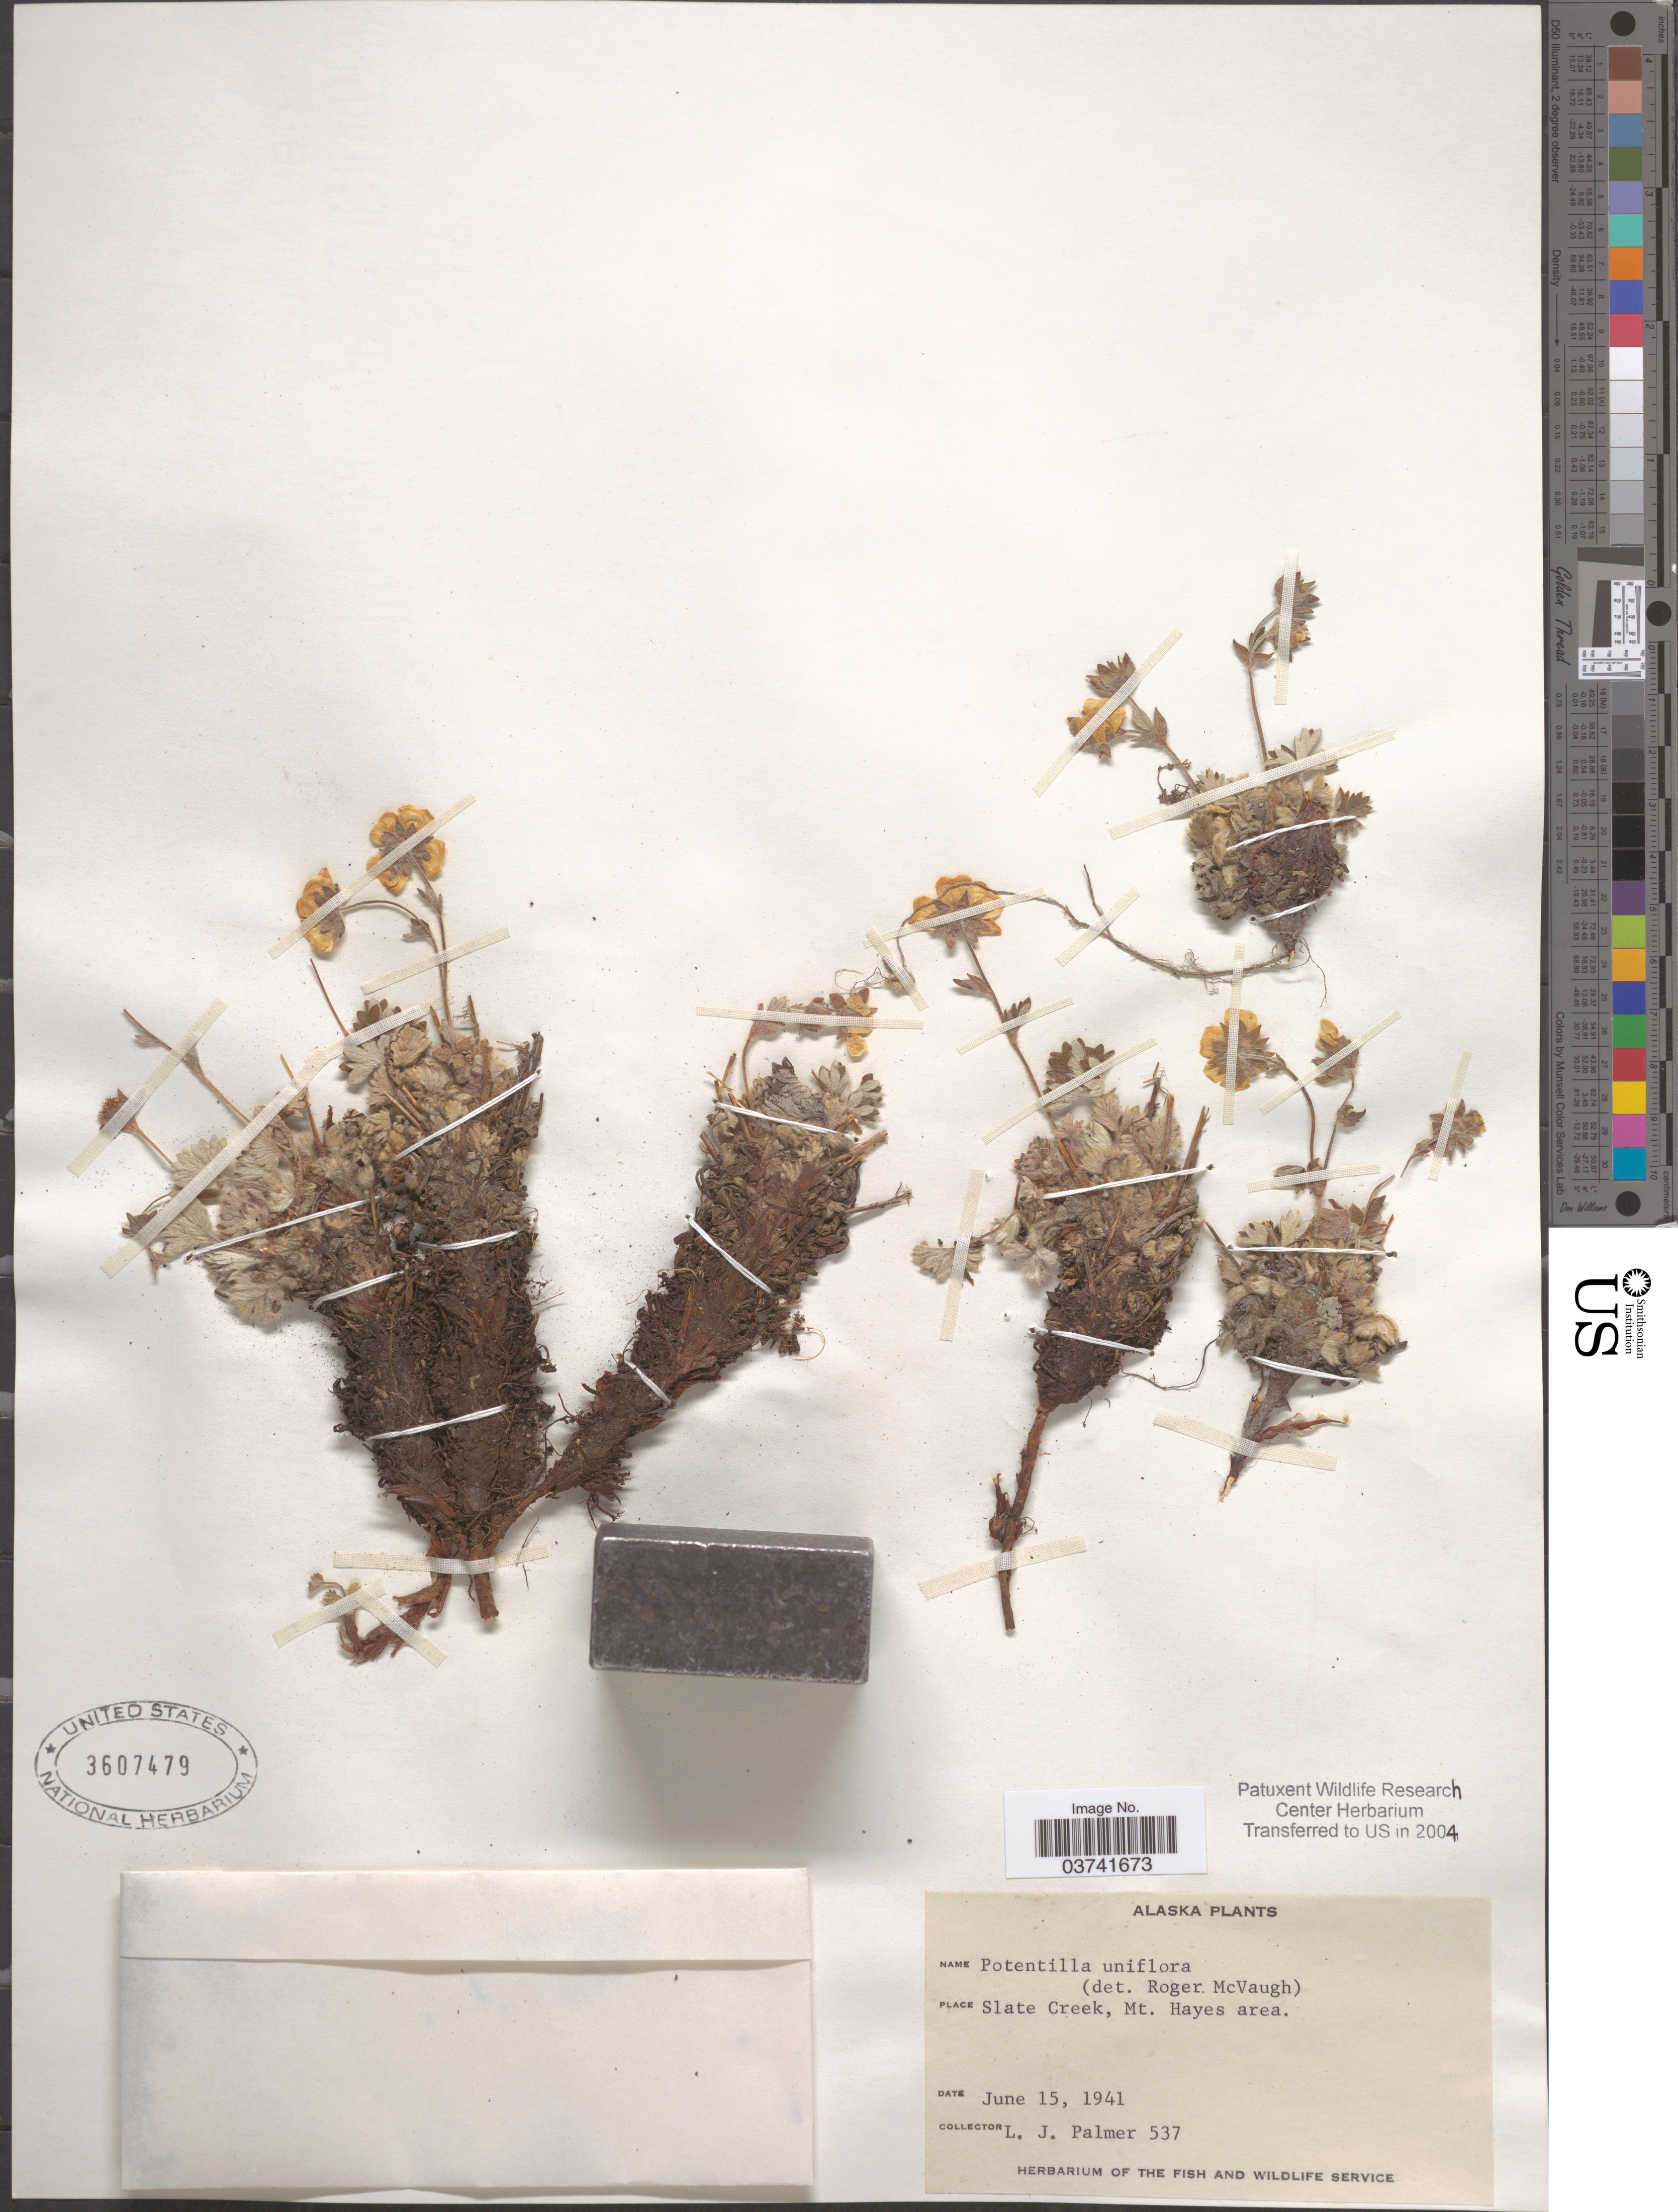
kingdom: Plantae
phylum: Tracheophyta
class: Magnoliopsida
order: Rosales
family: Rosaceae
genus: Potentilla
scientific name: Potentilla uniflora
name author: Ledeb.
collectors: L. J. Palmer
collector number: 537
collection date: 1941-06-15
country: United States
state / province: Alaska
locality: Slate Creek, Mt. Hayes area.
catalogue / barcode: US 3607479